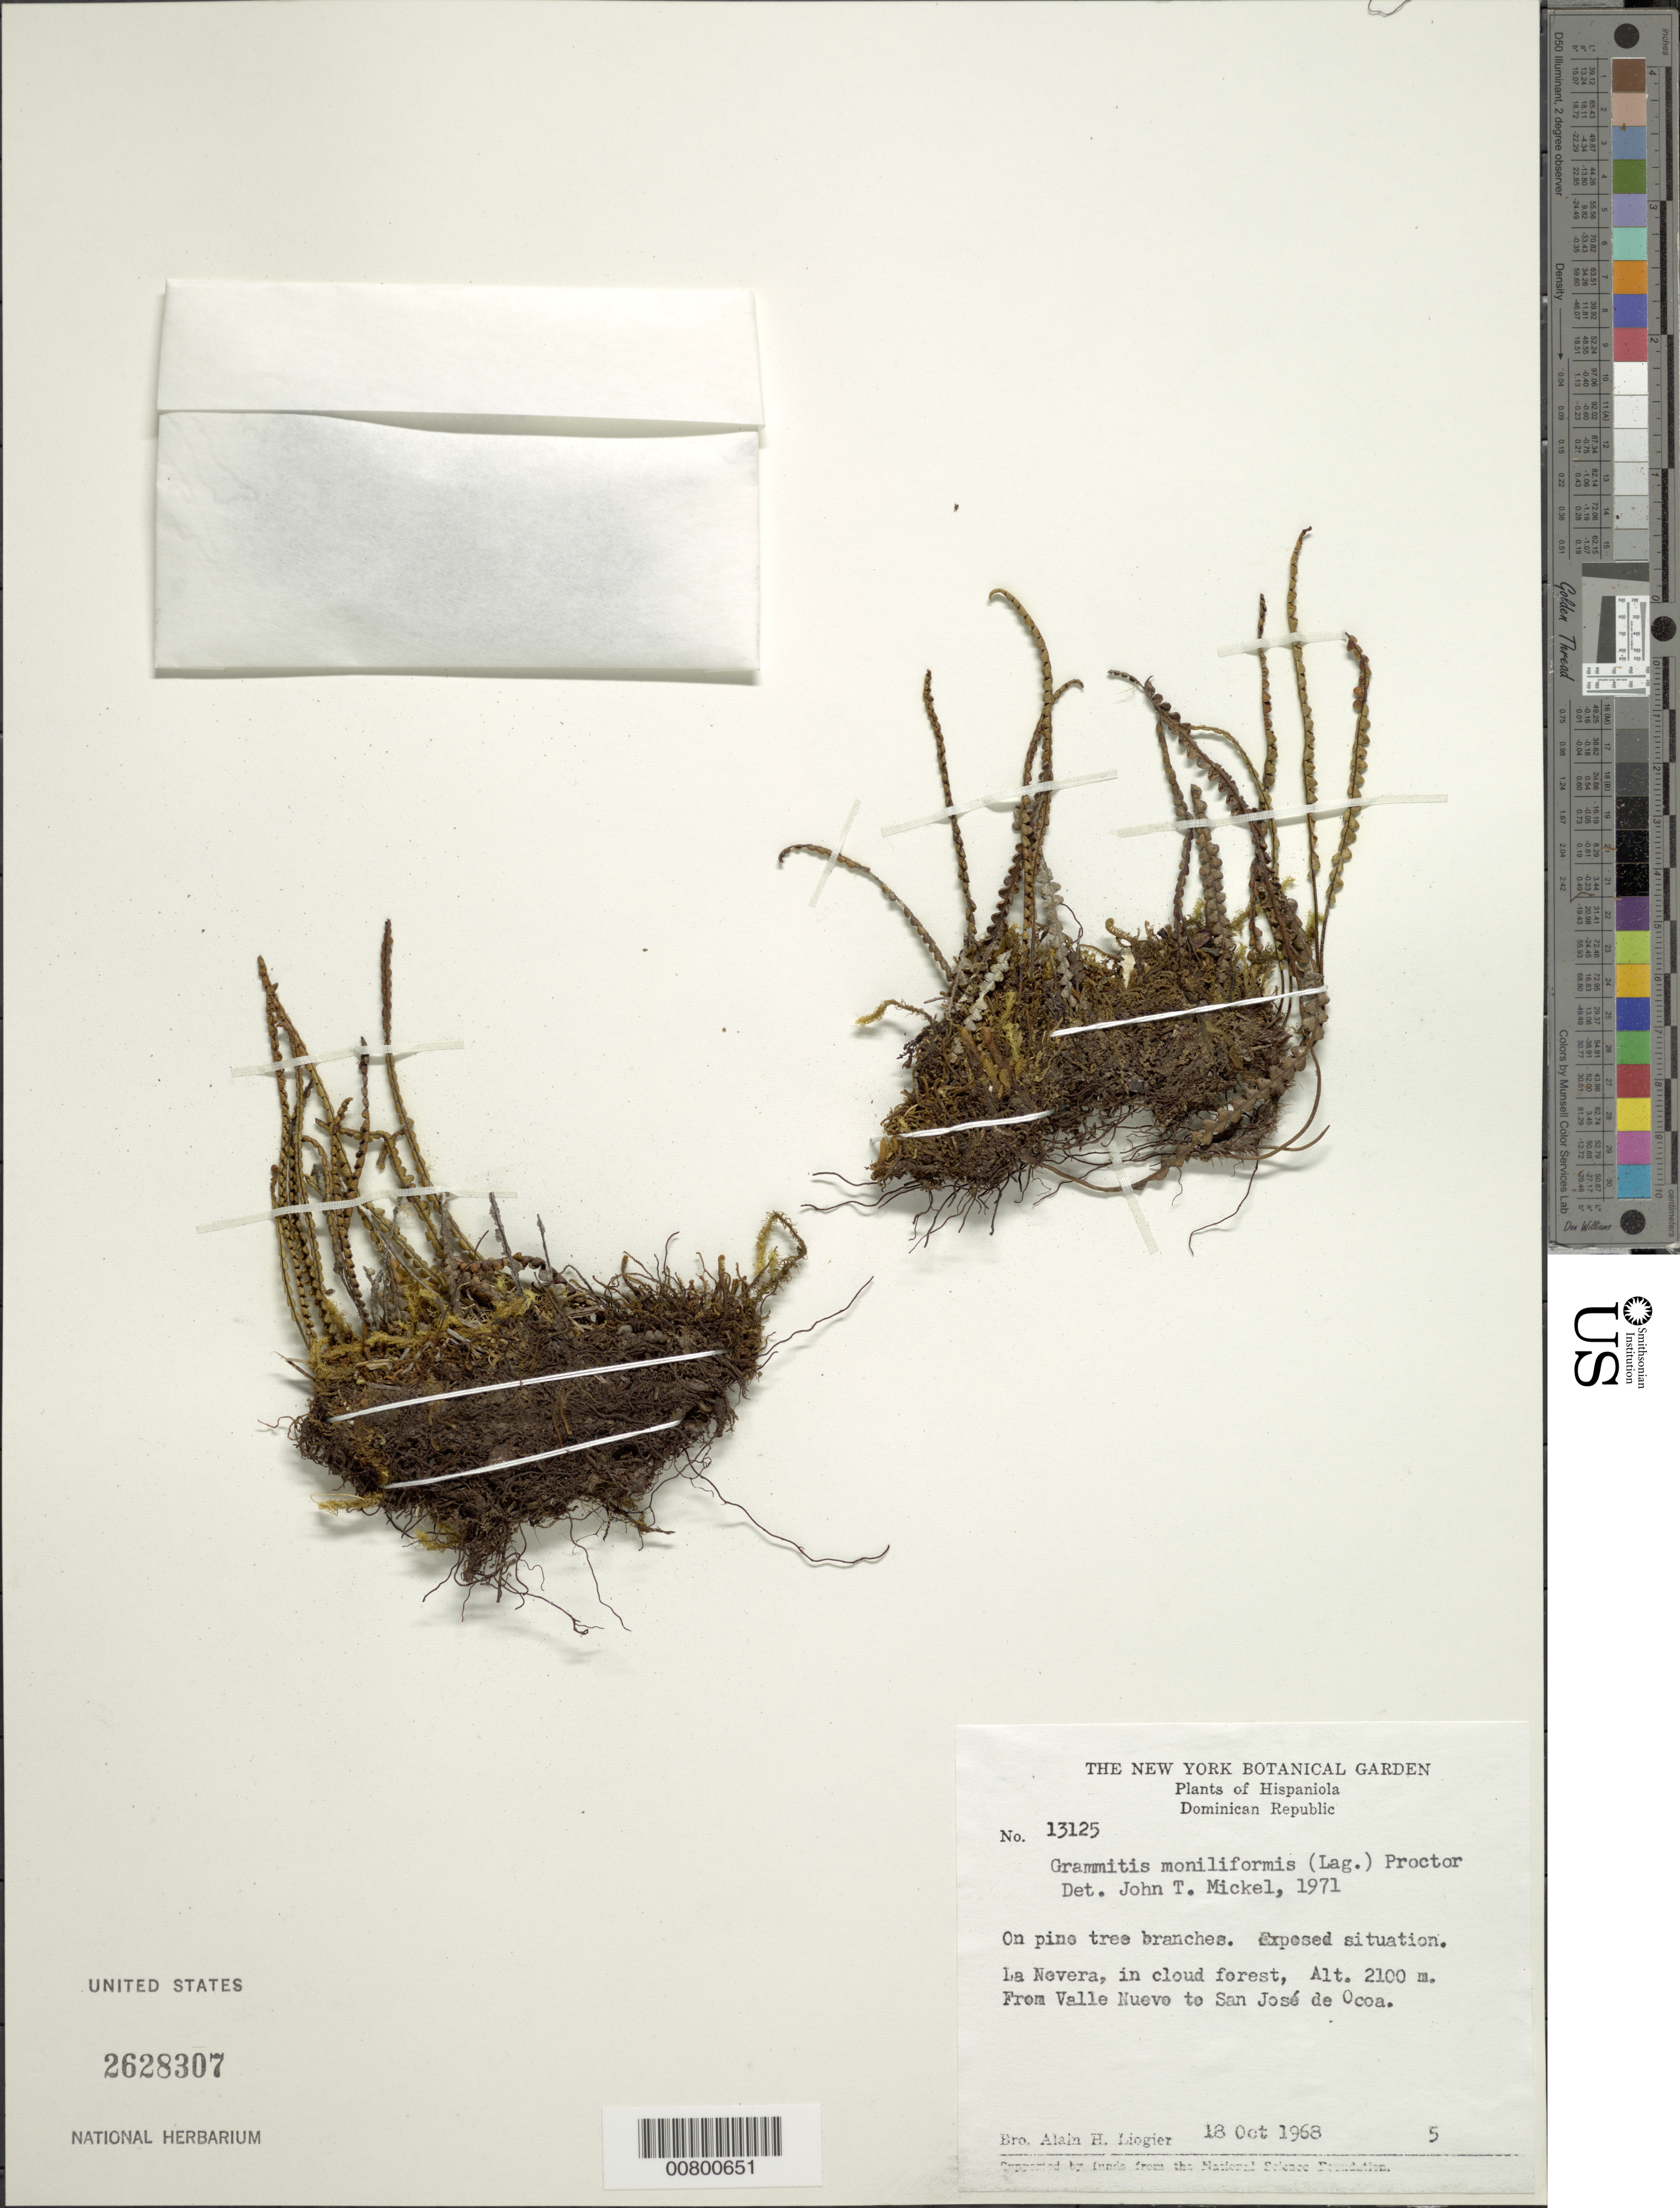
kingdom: Plantae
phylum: Tracheophyta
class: Polypodiopsida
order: Polypodiales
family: Polypodiaceae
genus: Melpomene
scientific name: Melpomene moniliformis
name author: (Lag. ex Sw.) A.R. Sm. & R.C. Moran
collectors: A. H. Liogier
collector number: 13125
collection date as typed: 18 Oct 1968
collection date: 1968-10-18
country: Dominican Republic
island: Hispaniola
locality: La Nevera, Valle Nuevo to San José de Ocoa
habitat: Cloud forest, exposed situation, on pine tree branches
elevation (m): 2100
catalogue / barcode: US 2628307